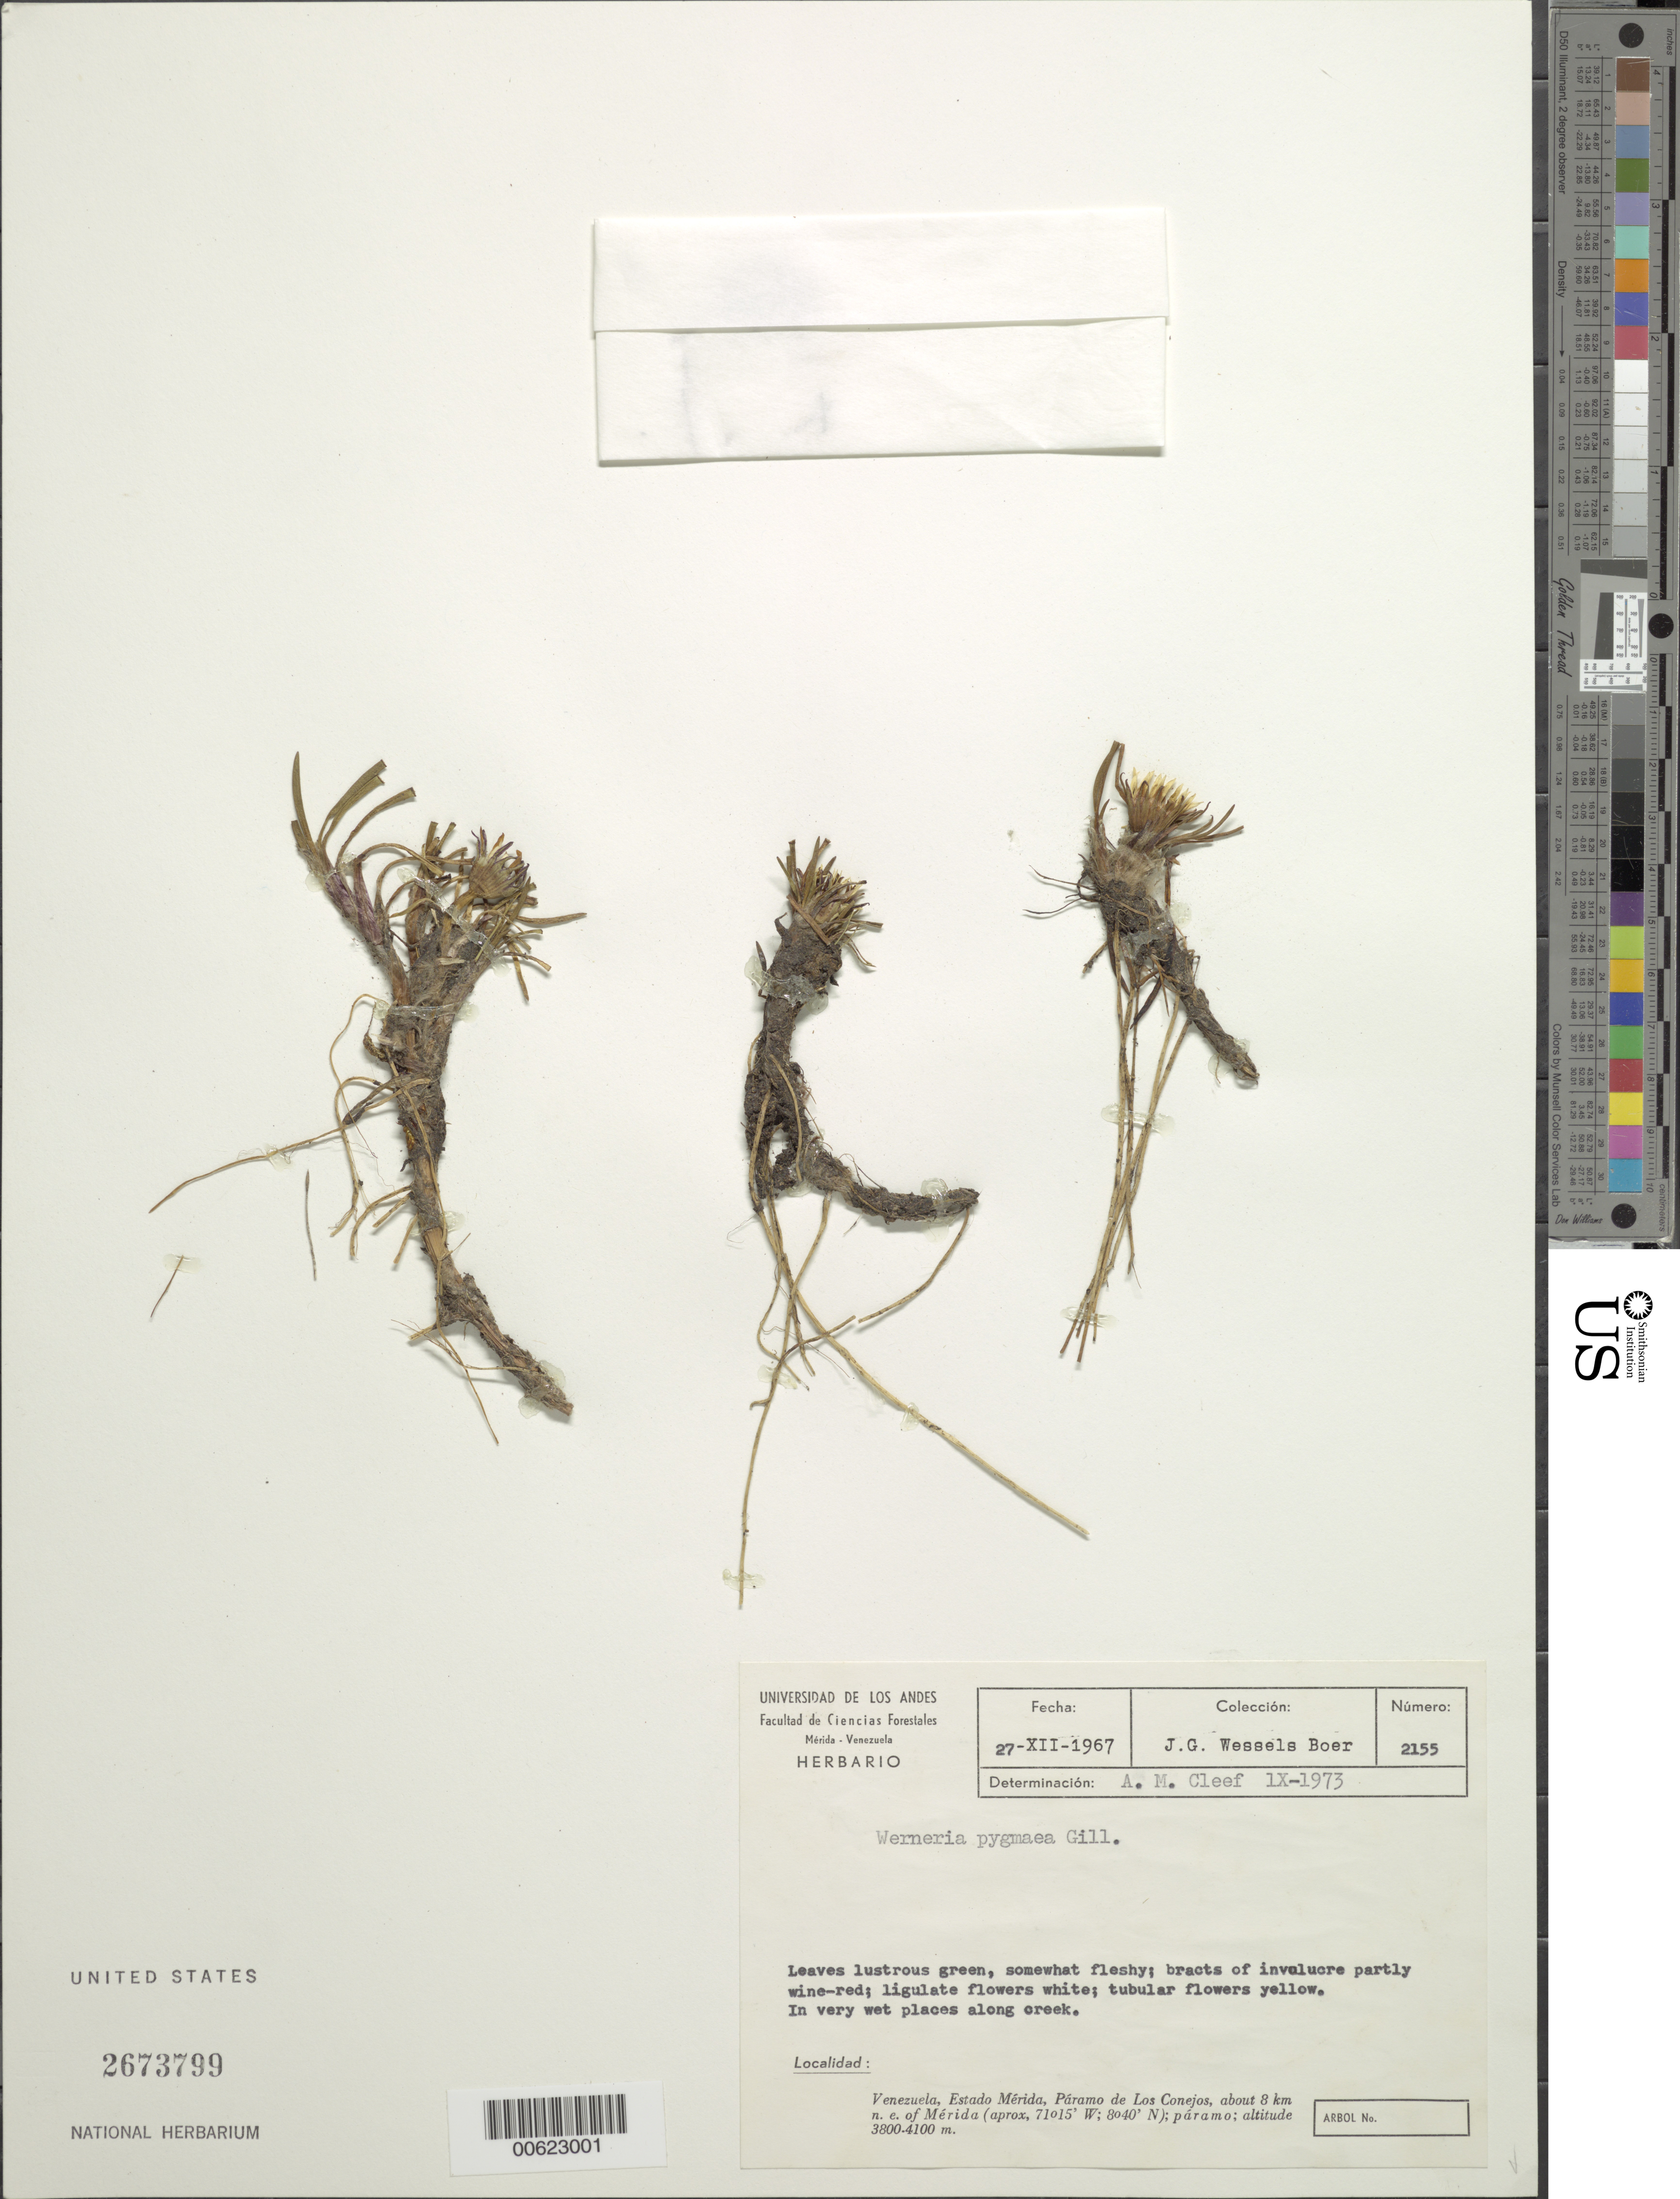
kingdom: Plantae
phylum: Tracheophyta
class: Magnoliopsida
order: Asterales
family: Asteraceae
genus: Werneria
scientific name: Werneria pygmaea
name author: Gillies ex Hook. & Arn.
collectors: J. G. Wessels Boer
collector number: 2155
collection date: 1967-12-27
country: Venezuela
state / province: Mérida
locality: Paramo de Los Conejos, ca. 8 km. NE of Merida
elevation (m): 3800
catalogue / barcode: US 2673799